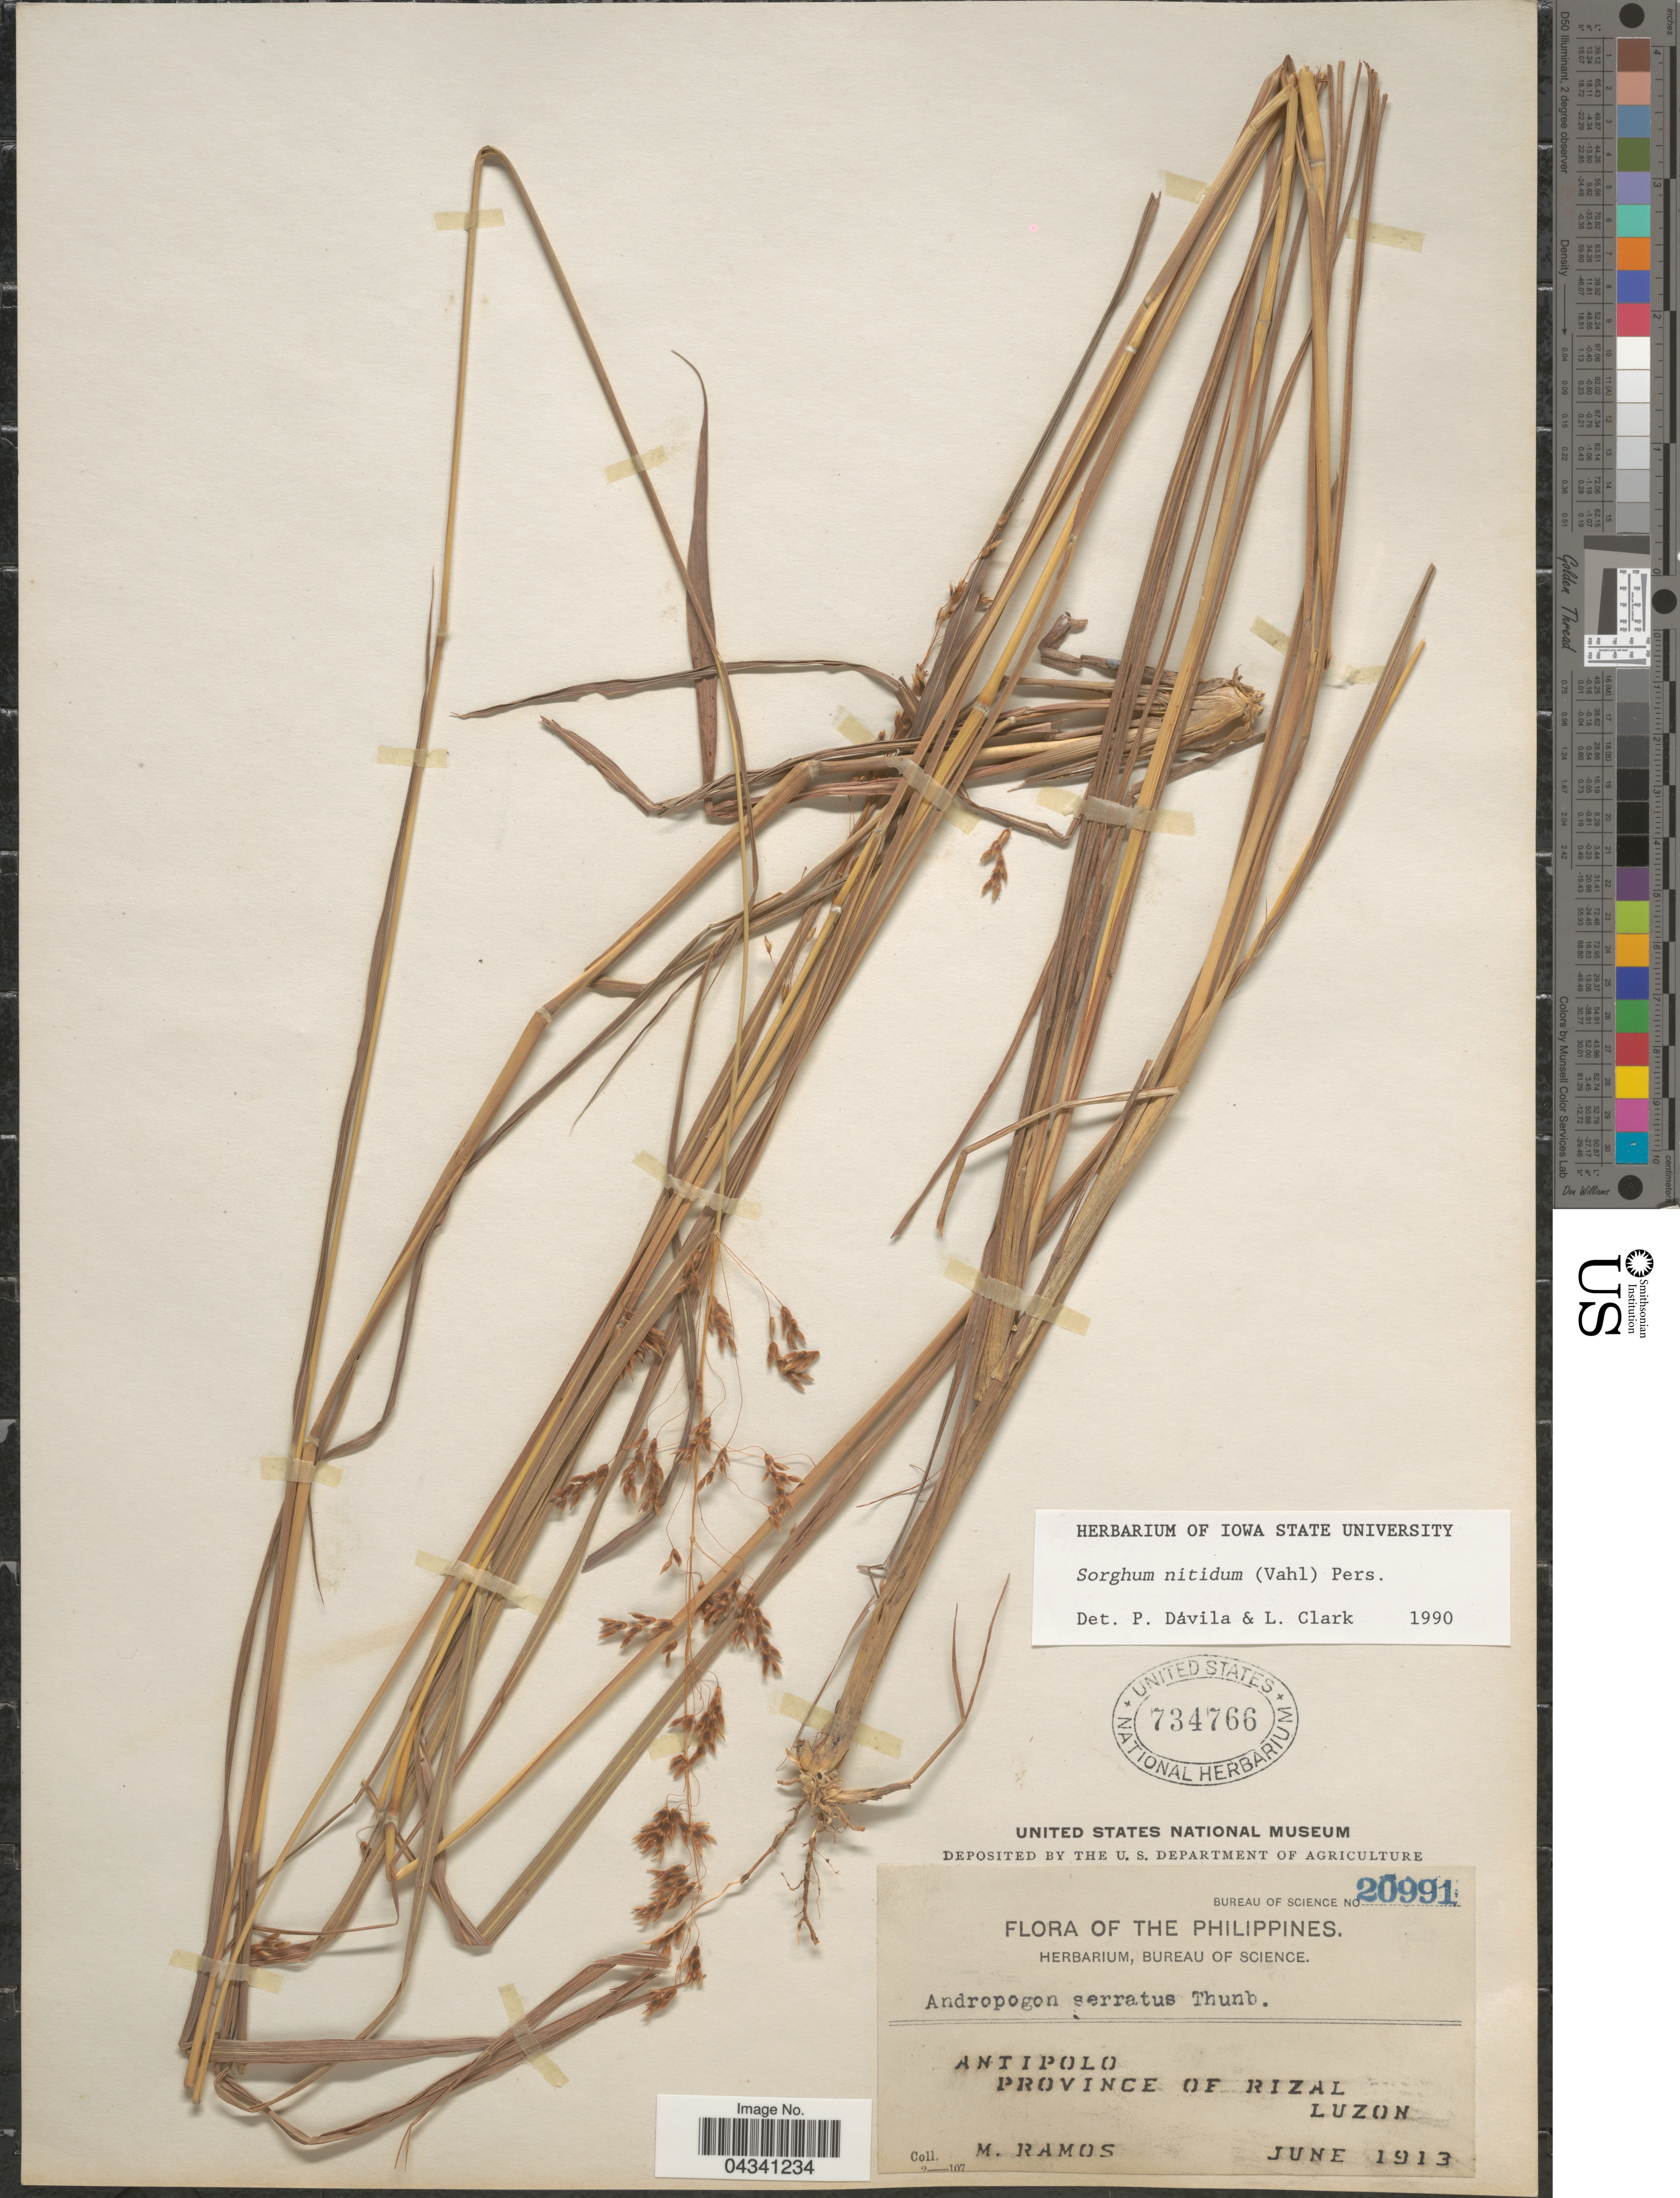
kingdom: Plantae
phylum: Tracheophyta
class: Liliopsida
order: Poales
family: Poaceae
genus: Sorghum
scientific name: Sorghum nitidum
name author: (Vahl) Pers.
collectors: M. Ramos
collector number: Bureau of Science 20991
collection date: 1913-06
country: Philippines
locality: Antipolo. Province of Rizal. Luzon.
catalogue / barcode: US 734766